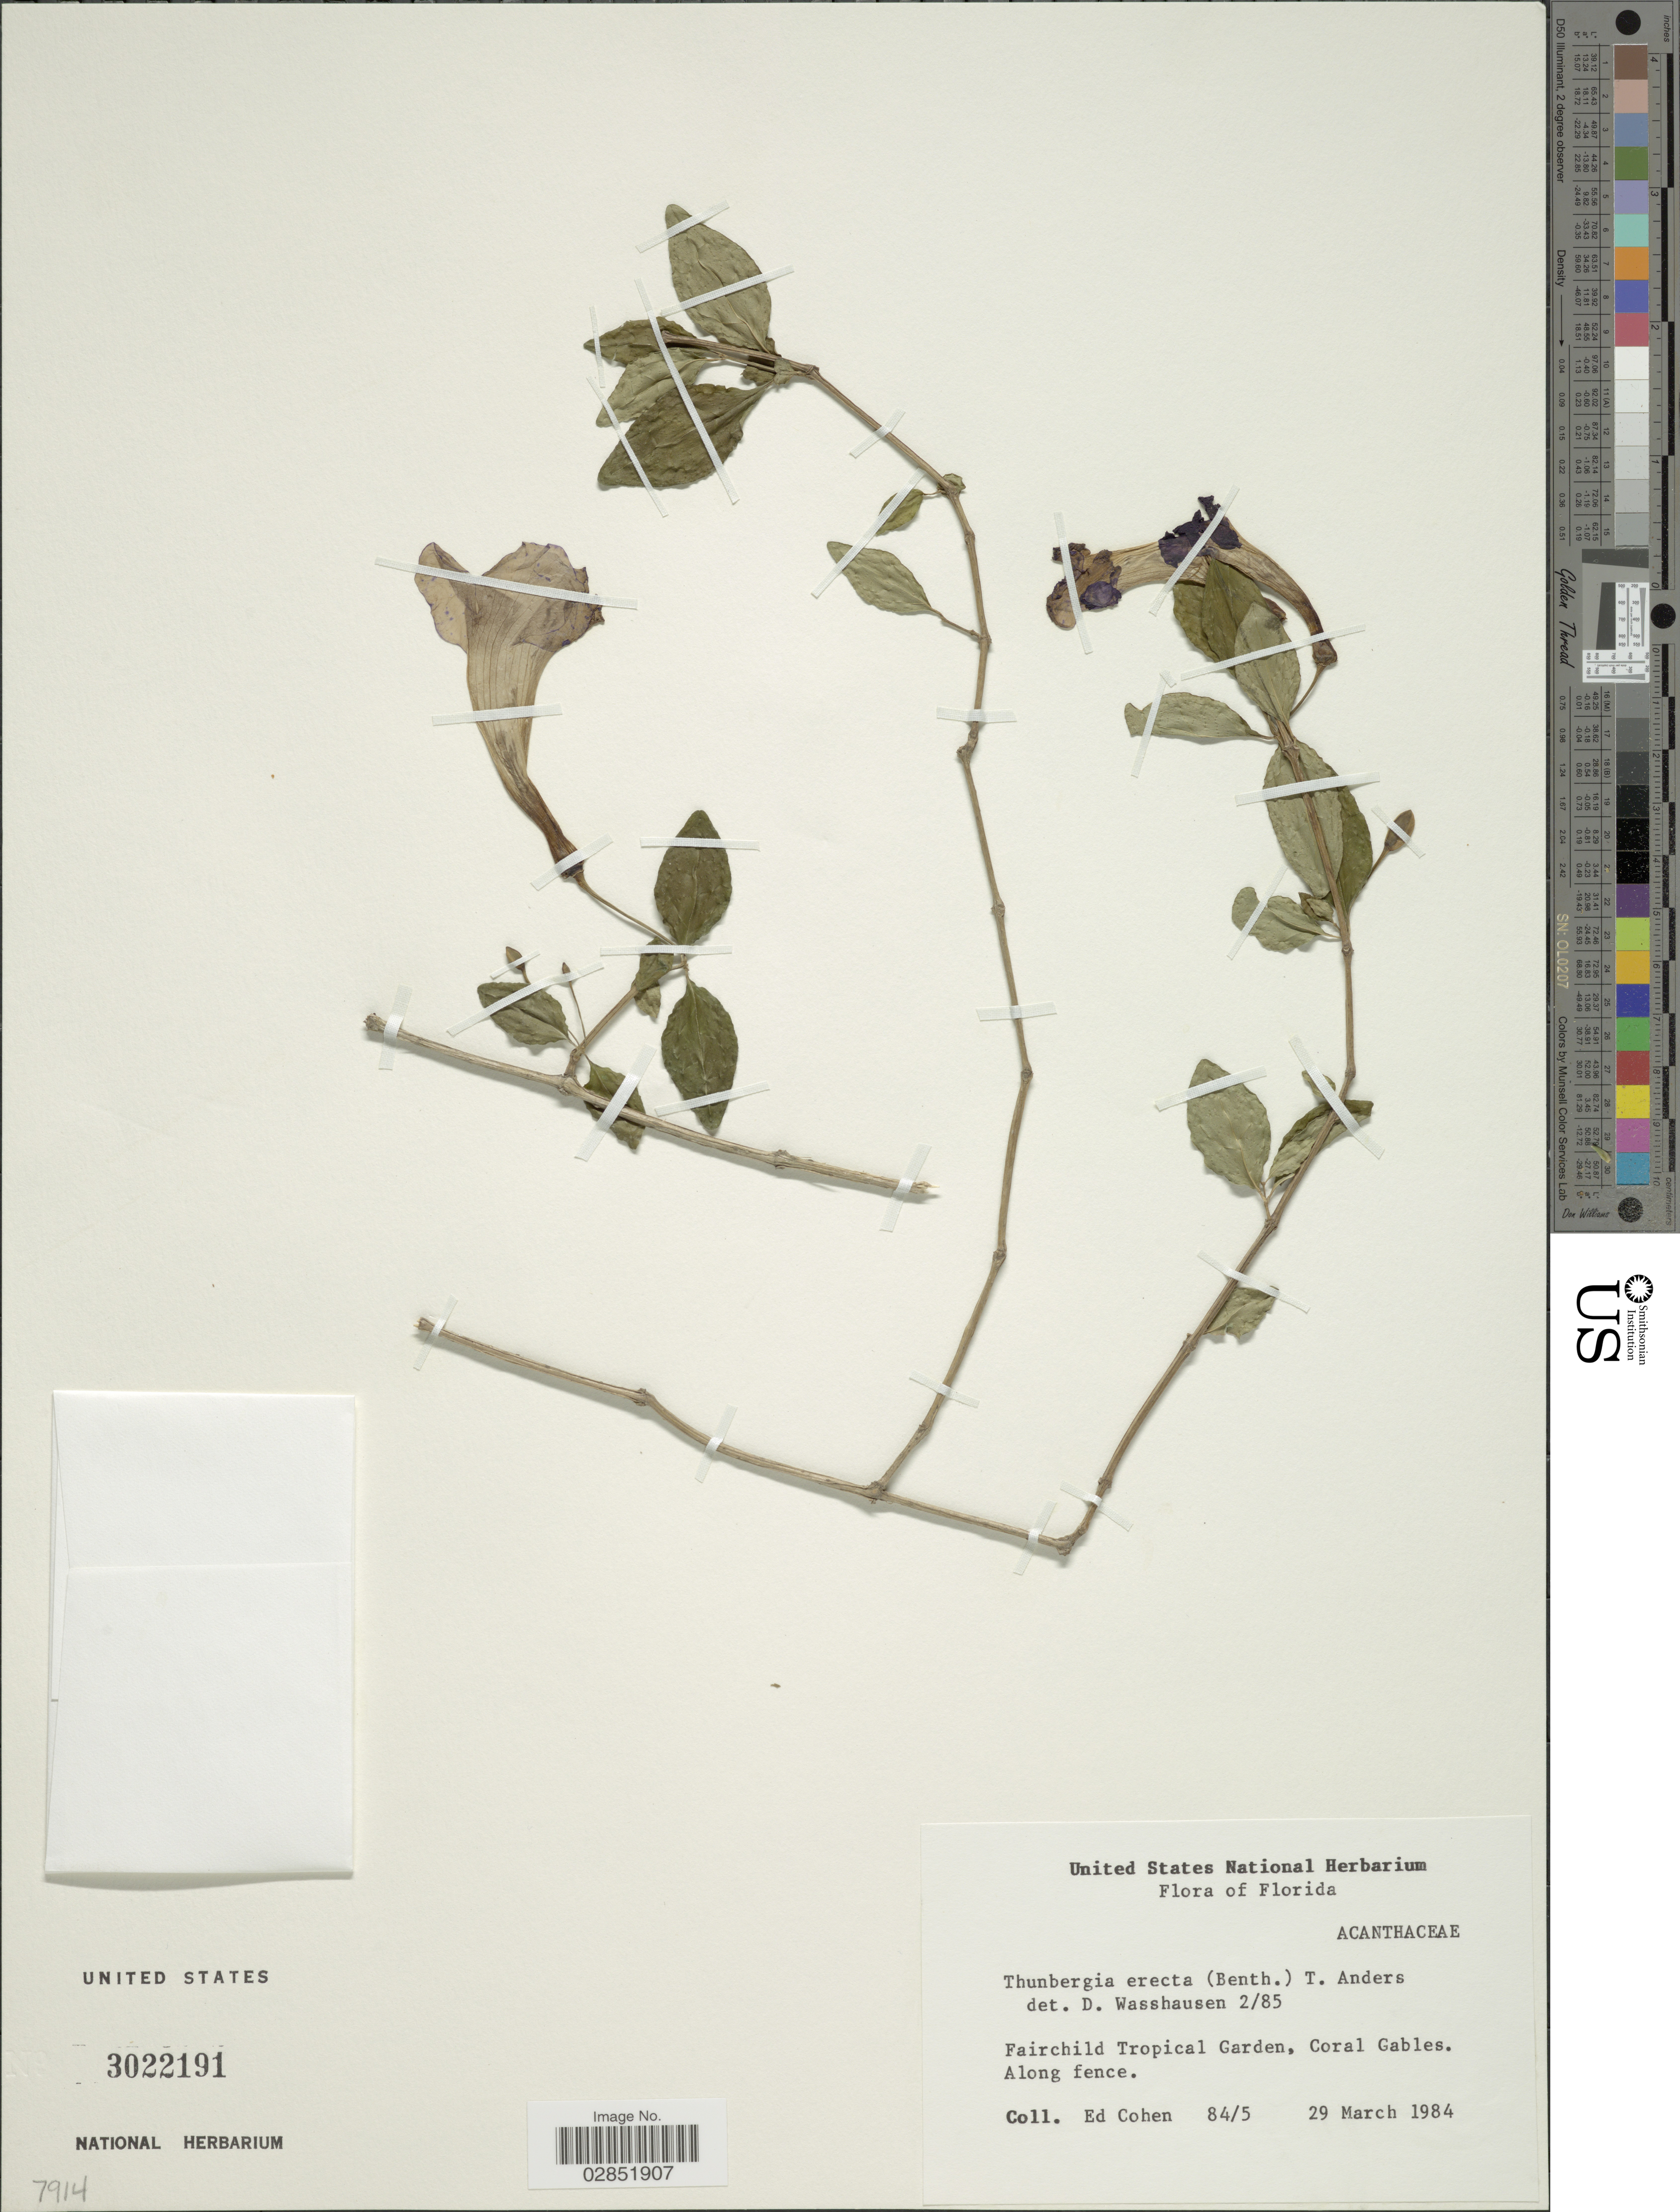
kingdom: Plantae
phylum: Tracheophyta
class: Magnoliopsida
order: Lamiales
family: Acanthaceae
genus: Thunbergia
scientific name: Thunbergia erecta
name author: (Benth.) T. Anderson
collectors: E. Cohen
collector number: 84/5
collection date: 1984-03-29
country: United States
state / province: Florida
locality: Fairchild Tropical Garden, Coral Gables.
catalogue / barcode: US 3022191